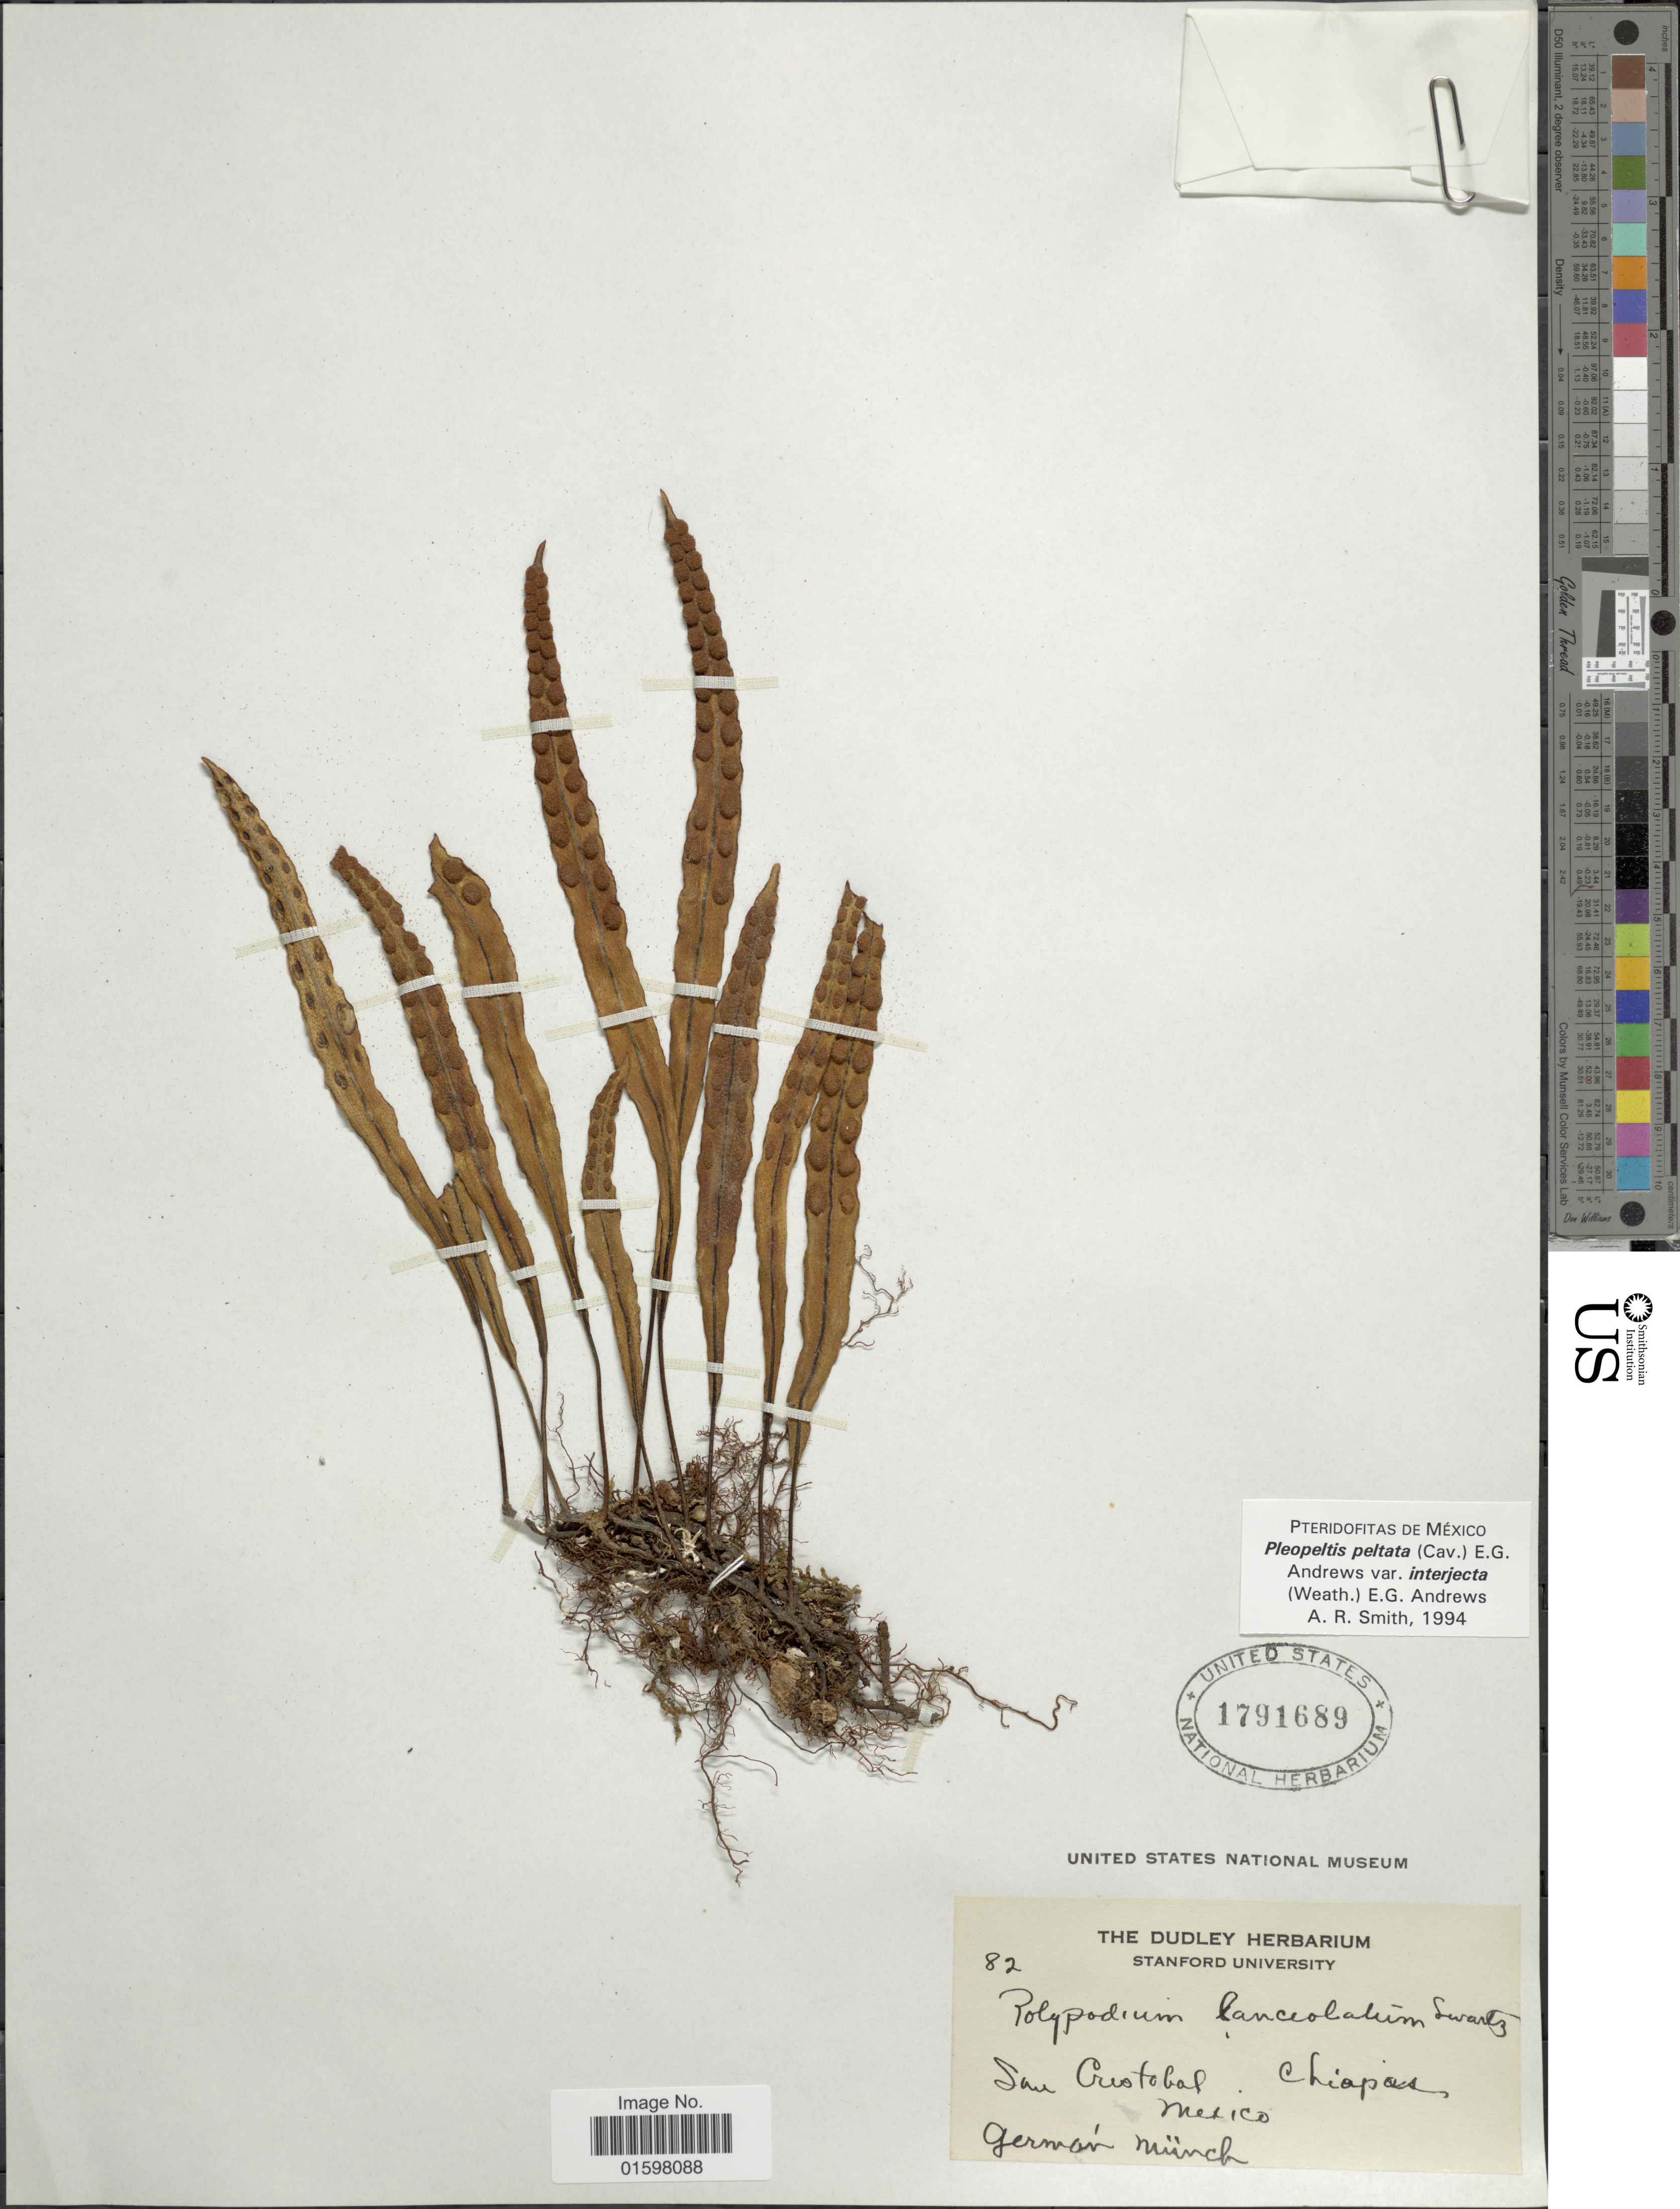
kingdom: Plantae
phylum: Tracheophyta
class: Polypodiopsida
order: Polypodiales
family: Polypodiaceae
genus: Pleopeltis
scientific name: Pleopeltis peltata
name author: Scort.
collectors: Dudley, --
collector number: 82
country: Mexico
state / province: Chiapas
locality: San Cristobal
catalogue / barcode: US 1791689